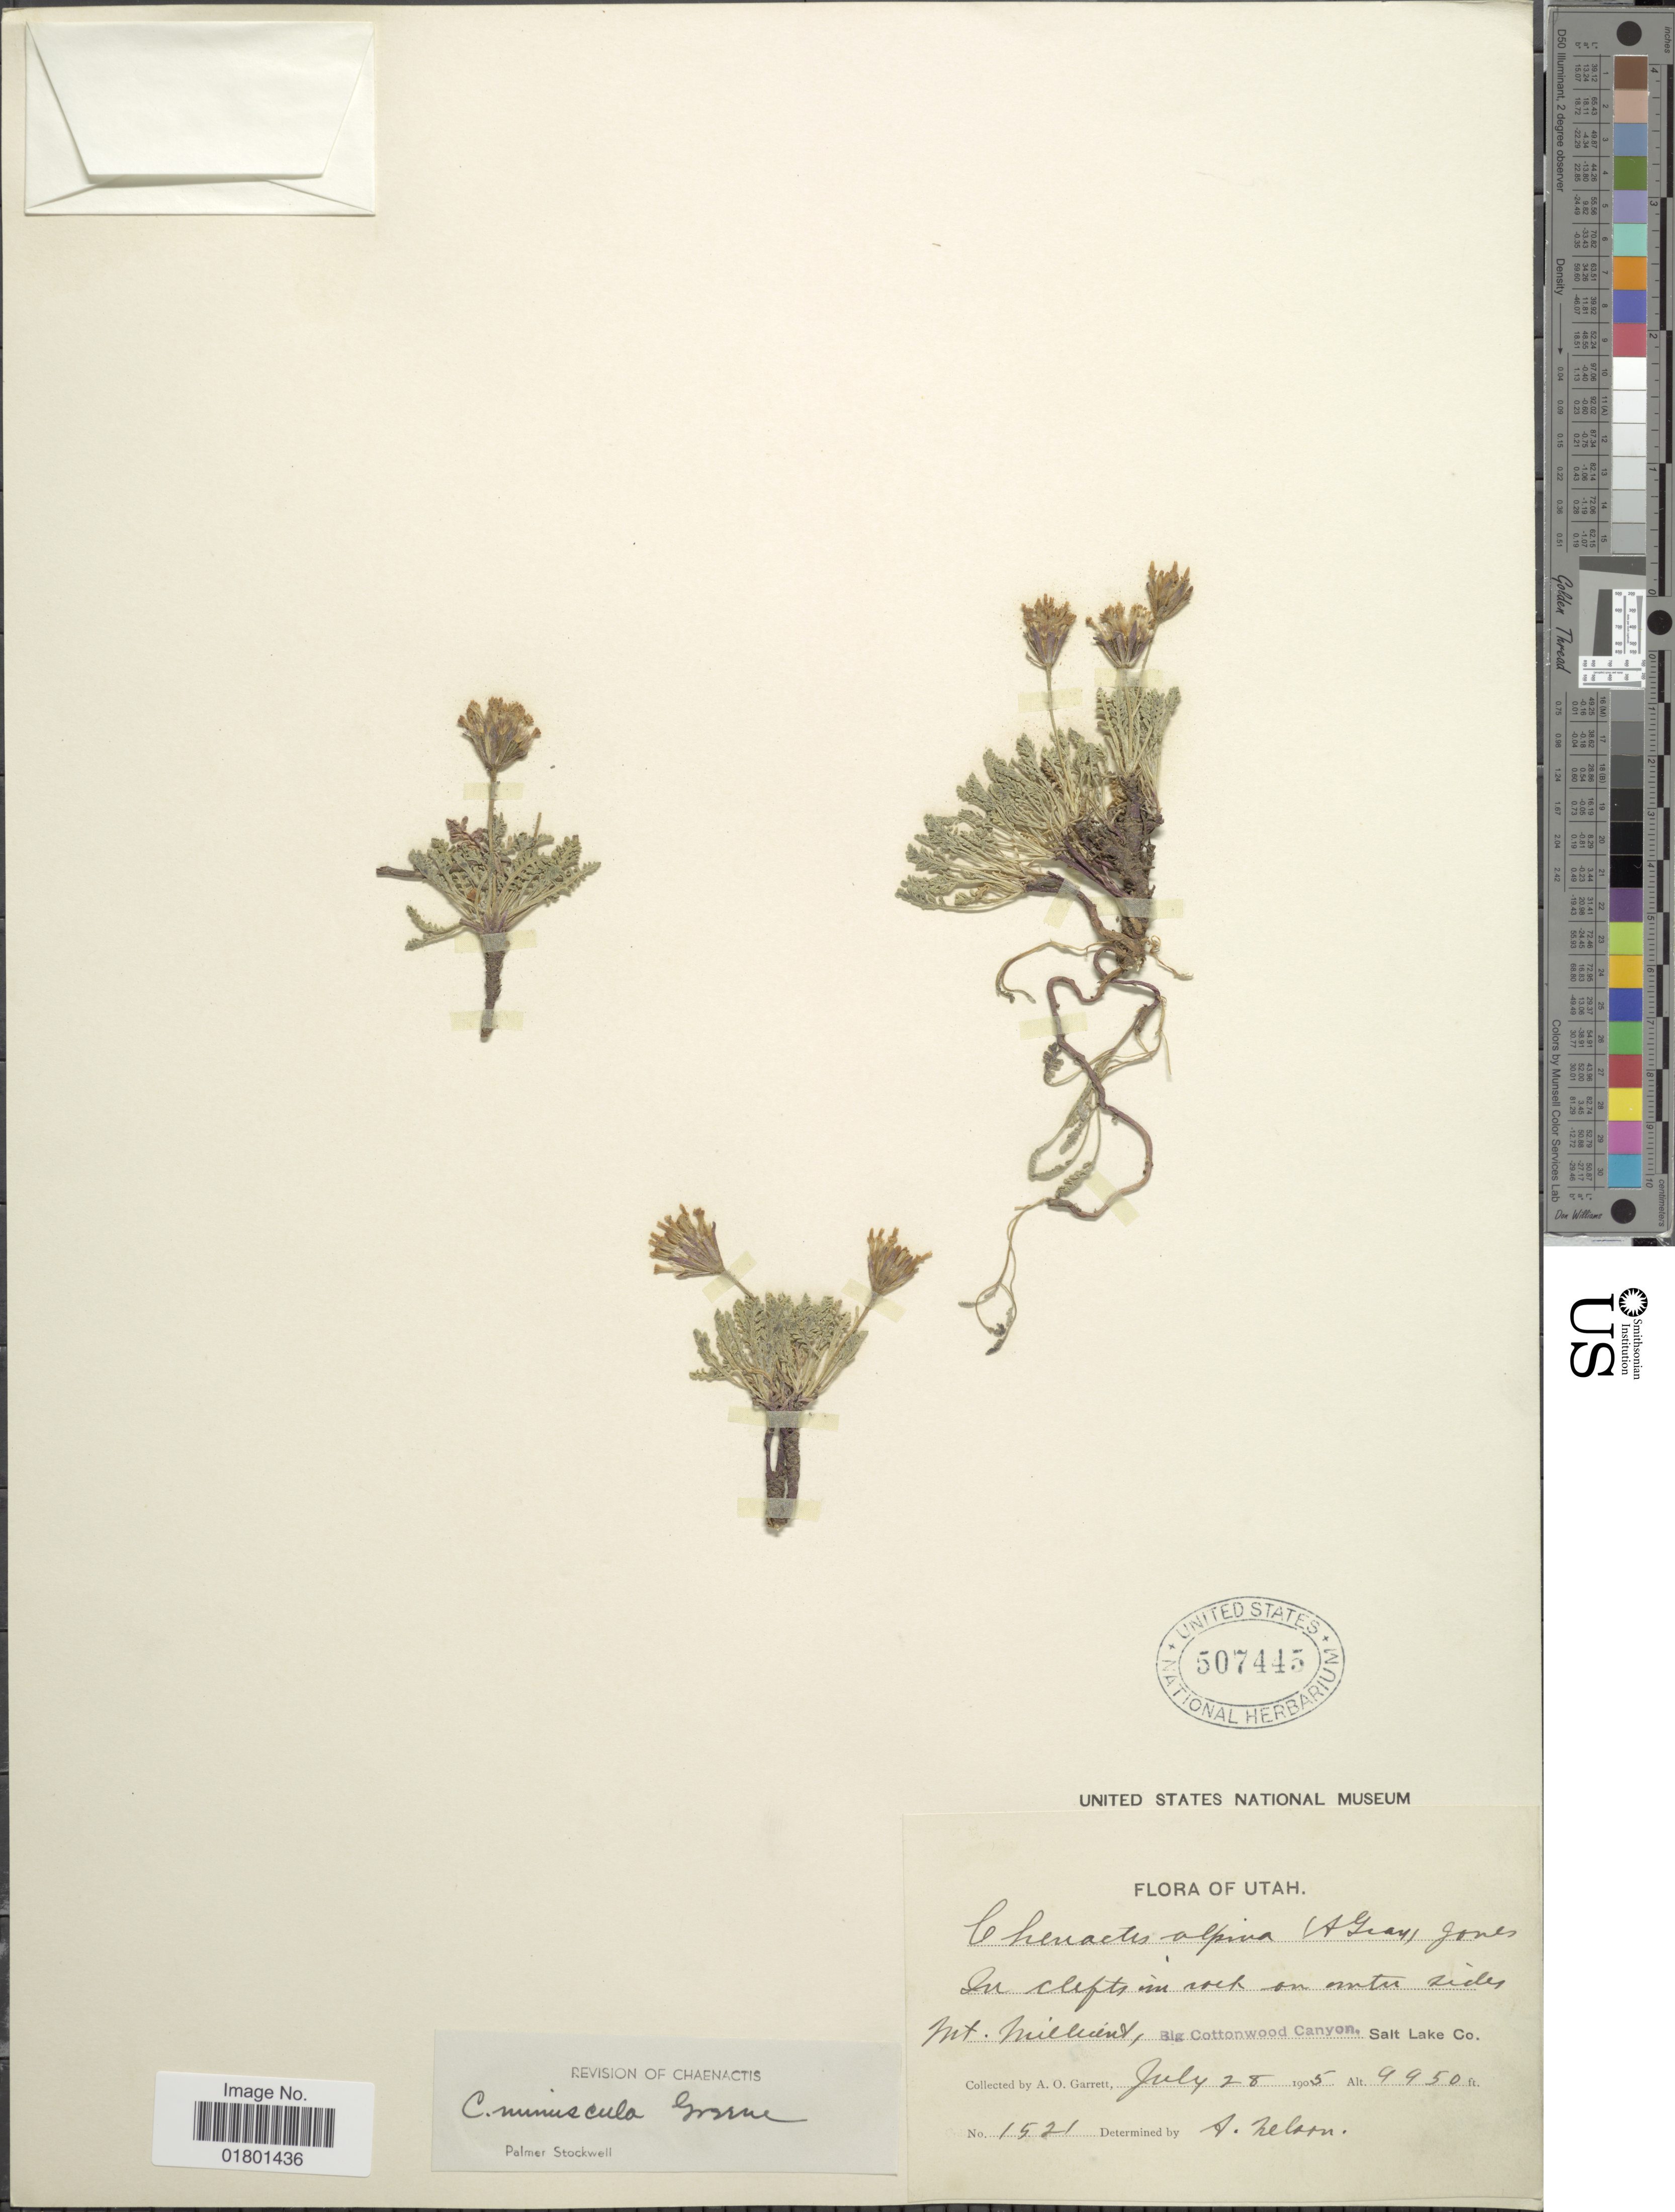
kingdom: Plantae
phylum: Tracheophyta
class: Magnoliopsida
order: Asterales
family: Asteraceae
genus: Chaenactis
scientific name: Chaenactis minuscula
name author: Greene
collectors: A. O. Garrett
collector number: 1521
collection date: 1905-07-28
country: United States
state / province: Utah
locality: In clefts in rock on mtn sides Mt. Millicent, Big Cottonwood Canyon, Salt Lake Co.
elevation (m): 3033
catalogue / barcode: US 507445